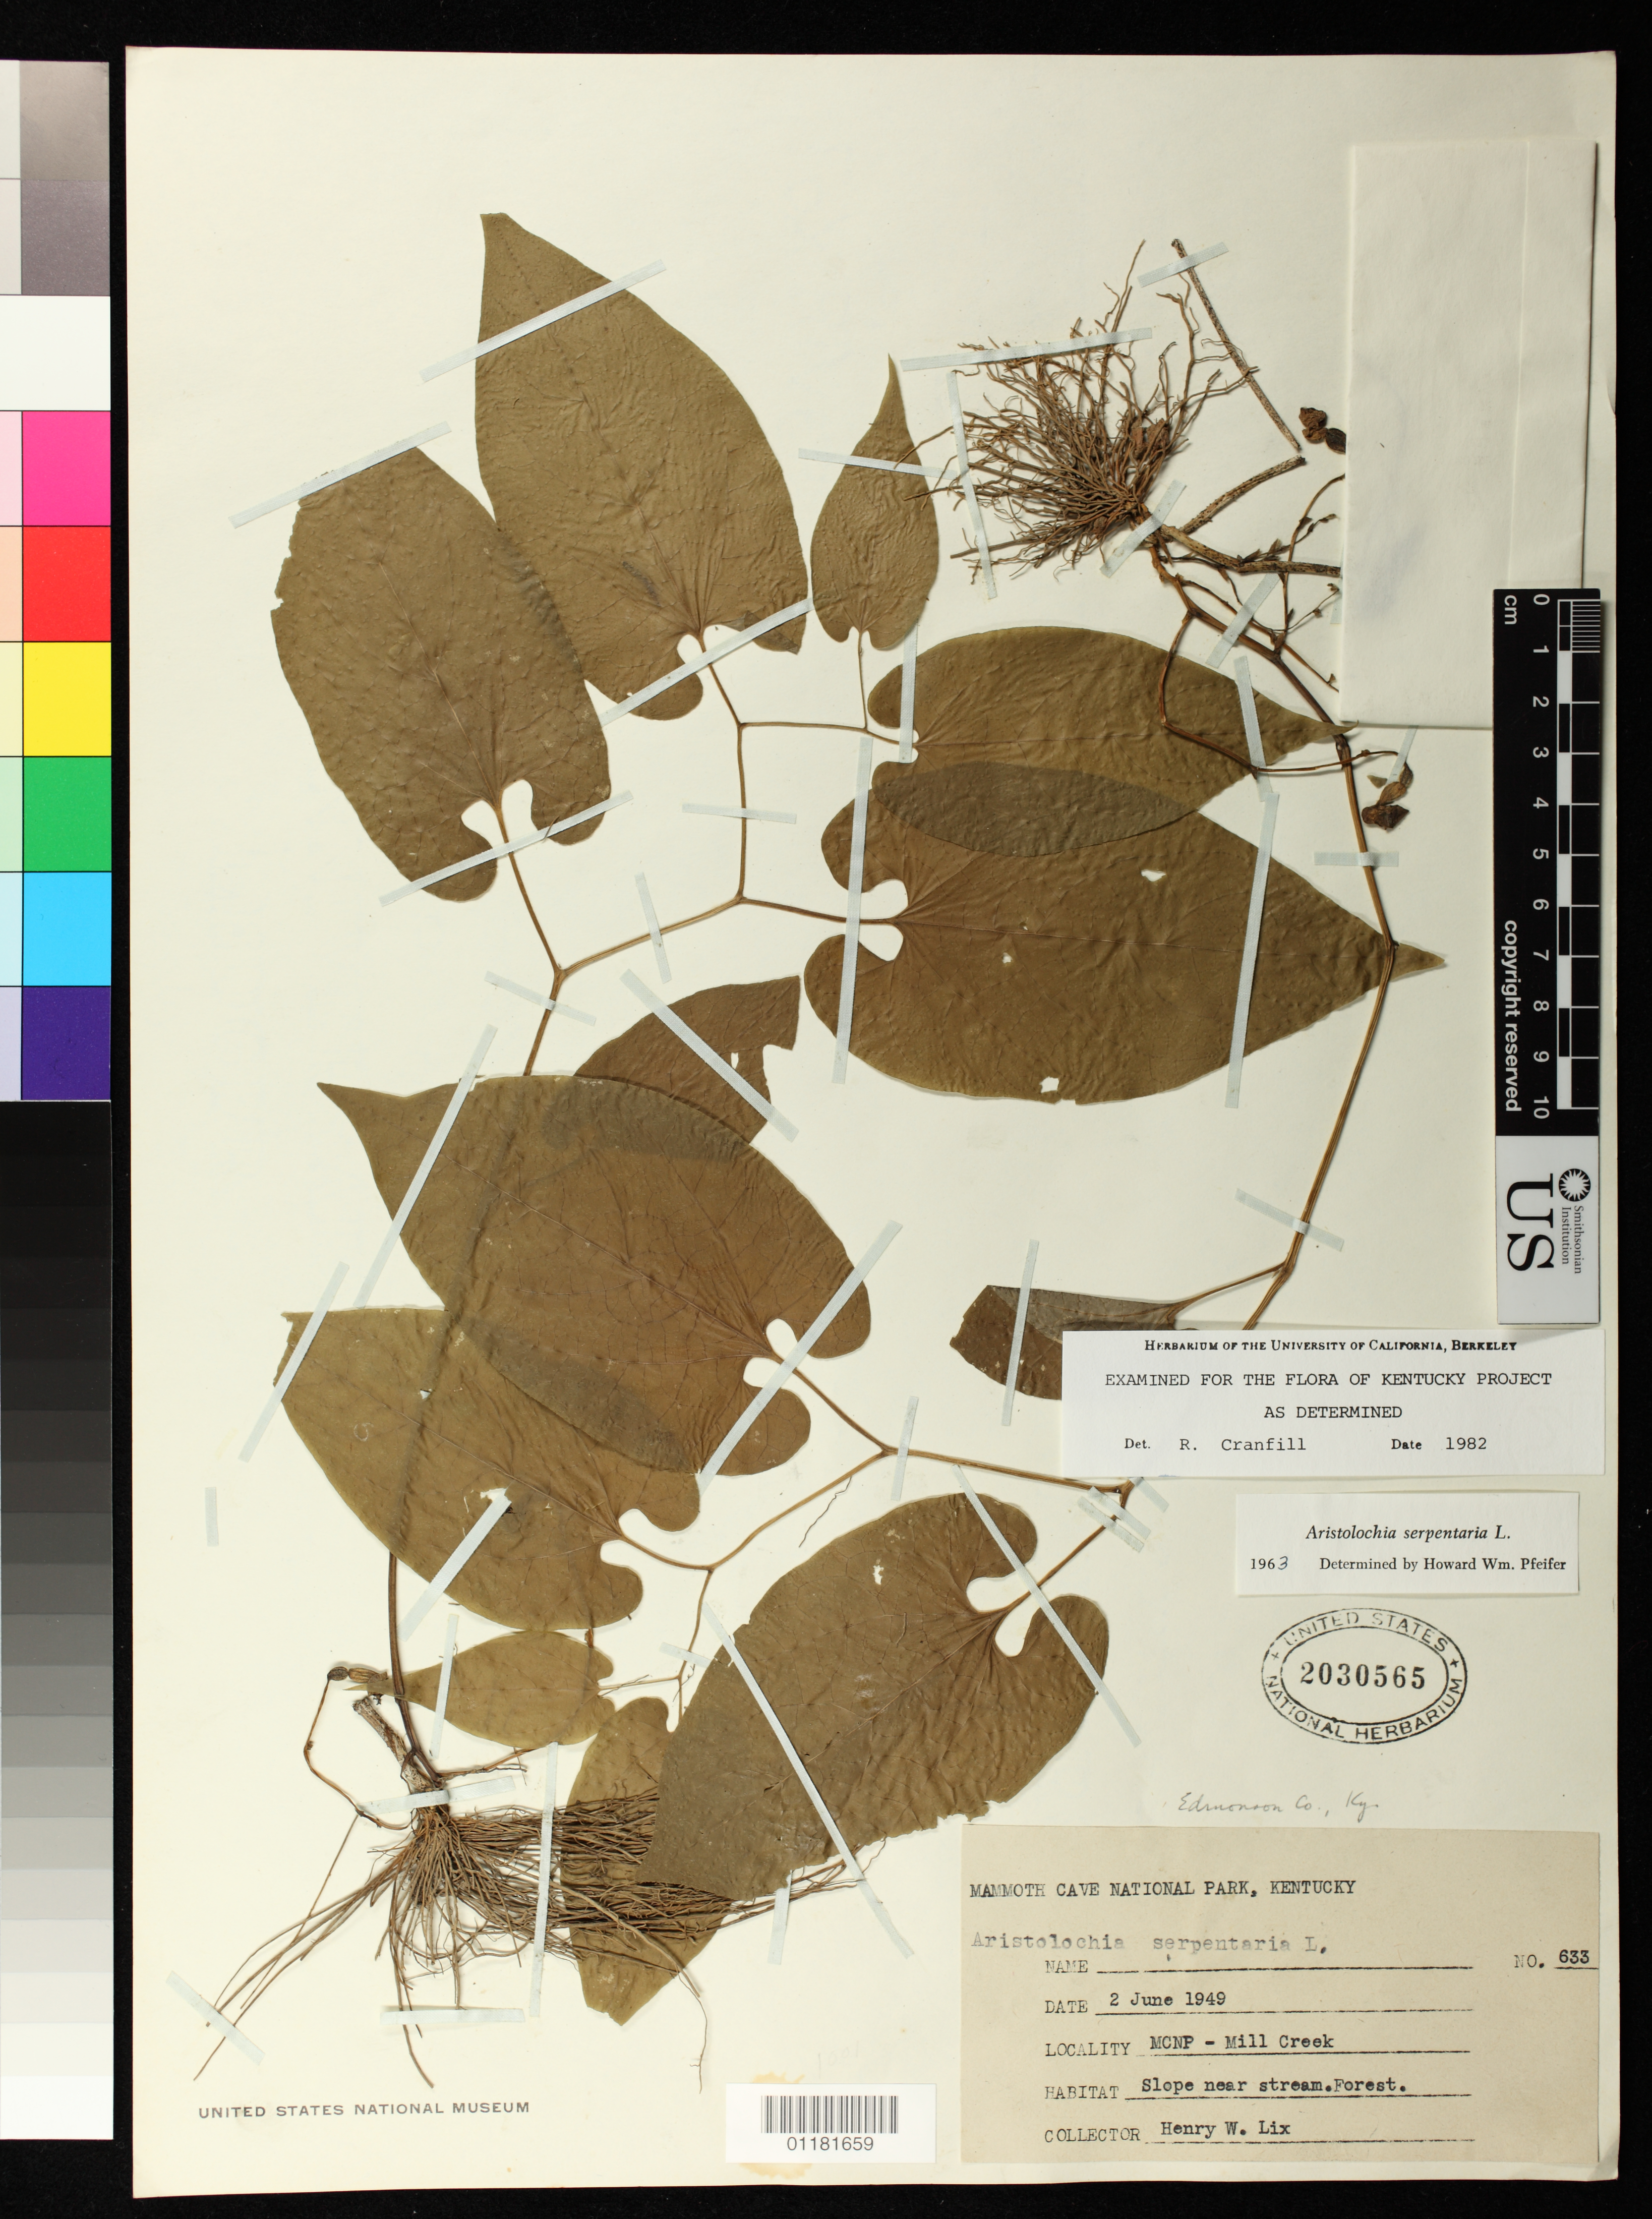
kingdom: Plantae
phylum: Tracheophyta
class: Magnoliopsida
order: Piperales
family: Aristolochiaceae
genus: Aristolochia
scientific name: Aristolochia serpentaria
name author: L.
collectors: H. W. Lix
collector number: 633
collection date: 1949-06-02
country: United States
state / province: Kentucky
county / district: Edmonson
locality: Mill Creek, Mammoth Cave National Park, Edmonson County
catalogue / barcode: US 2030565